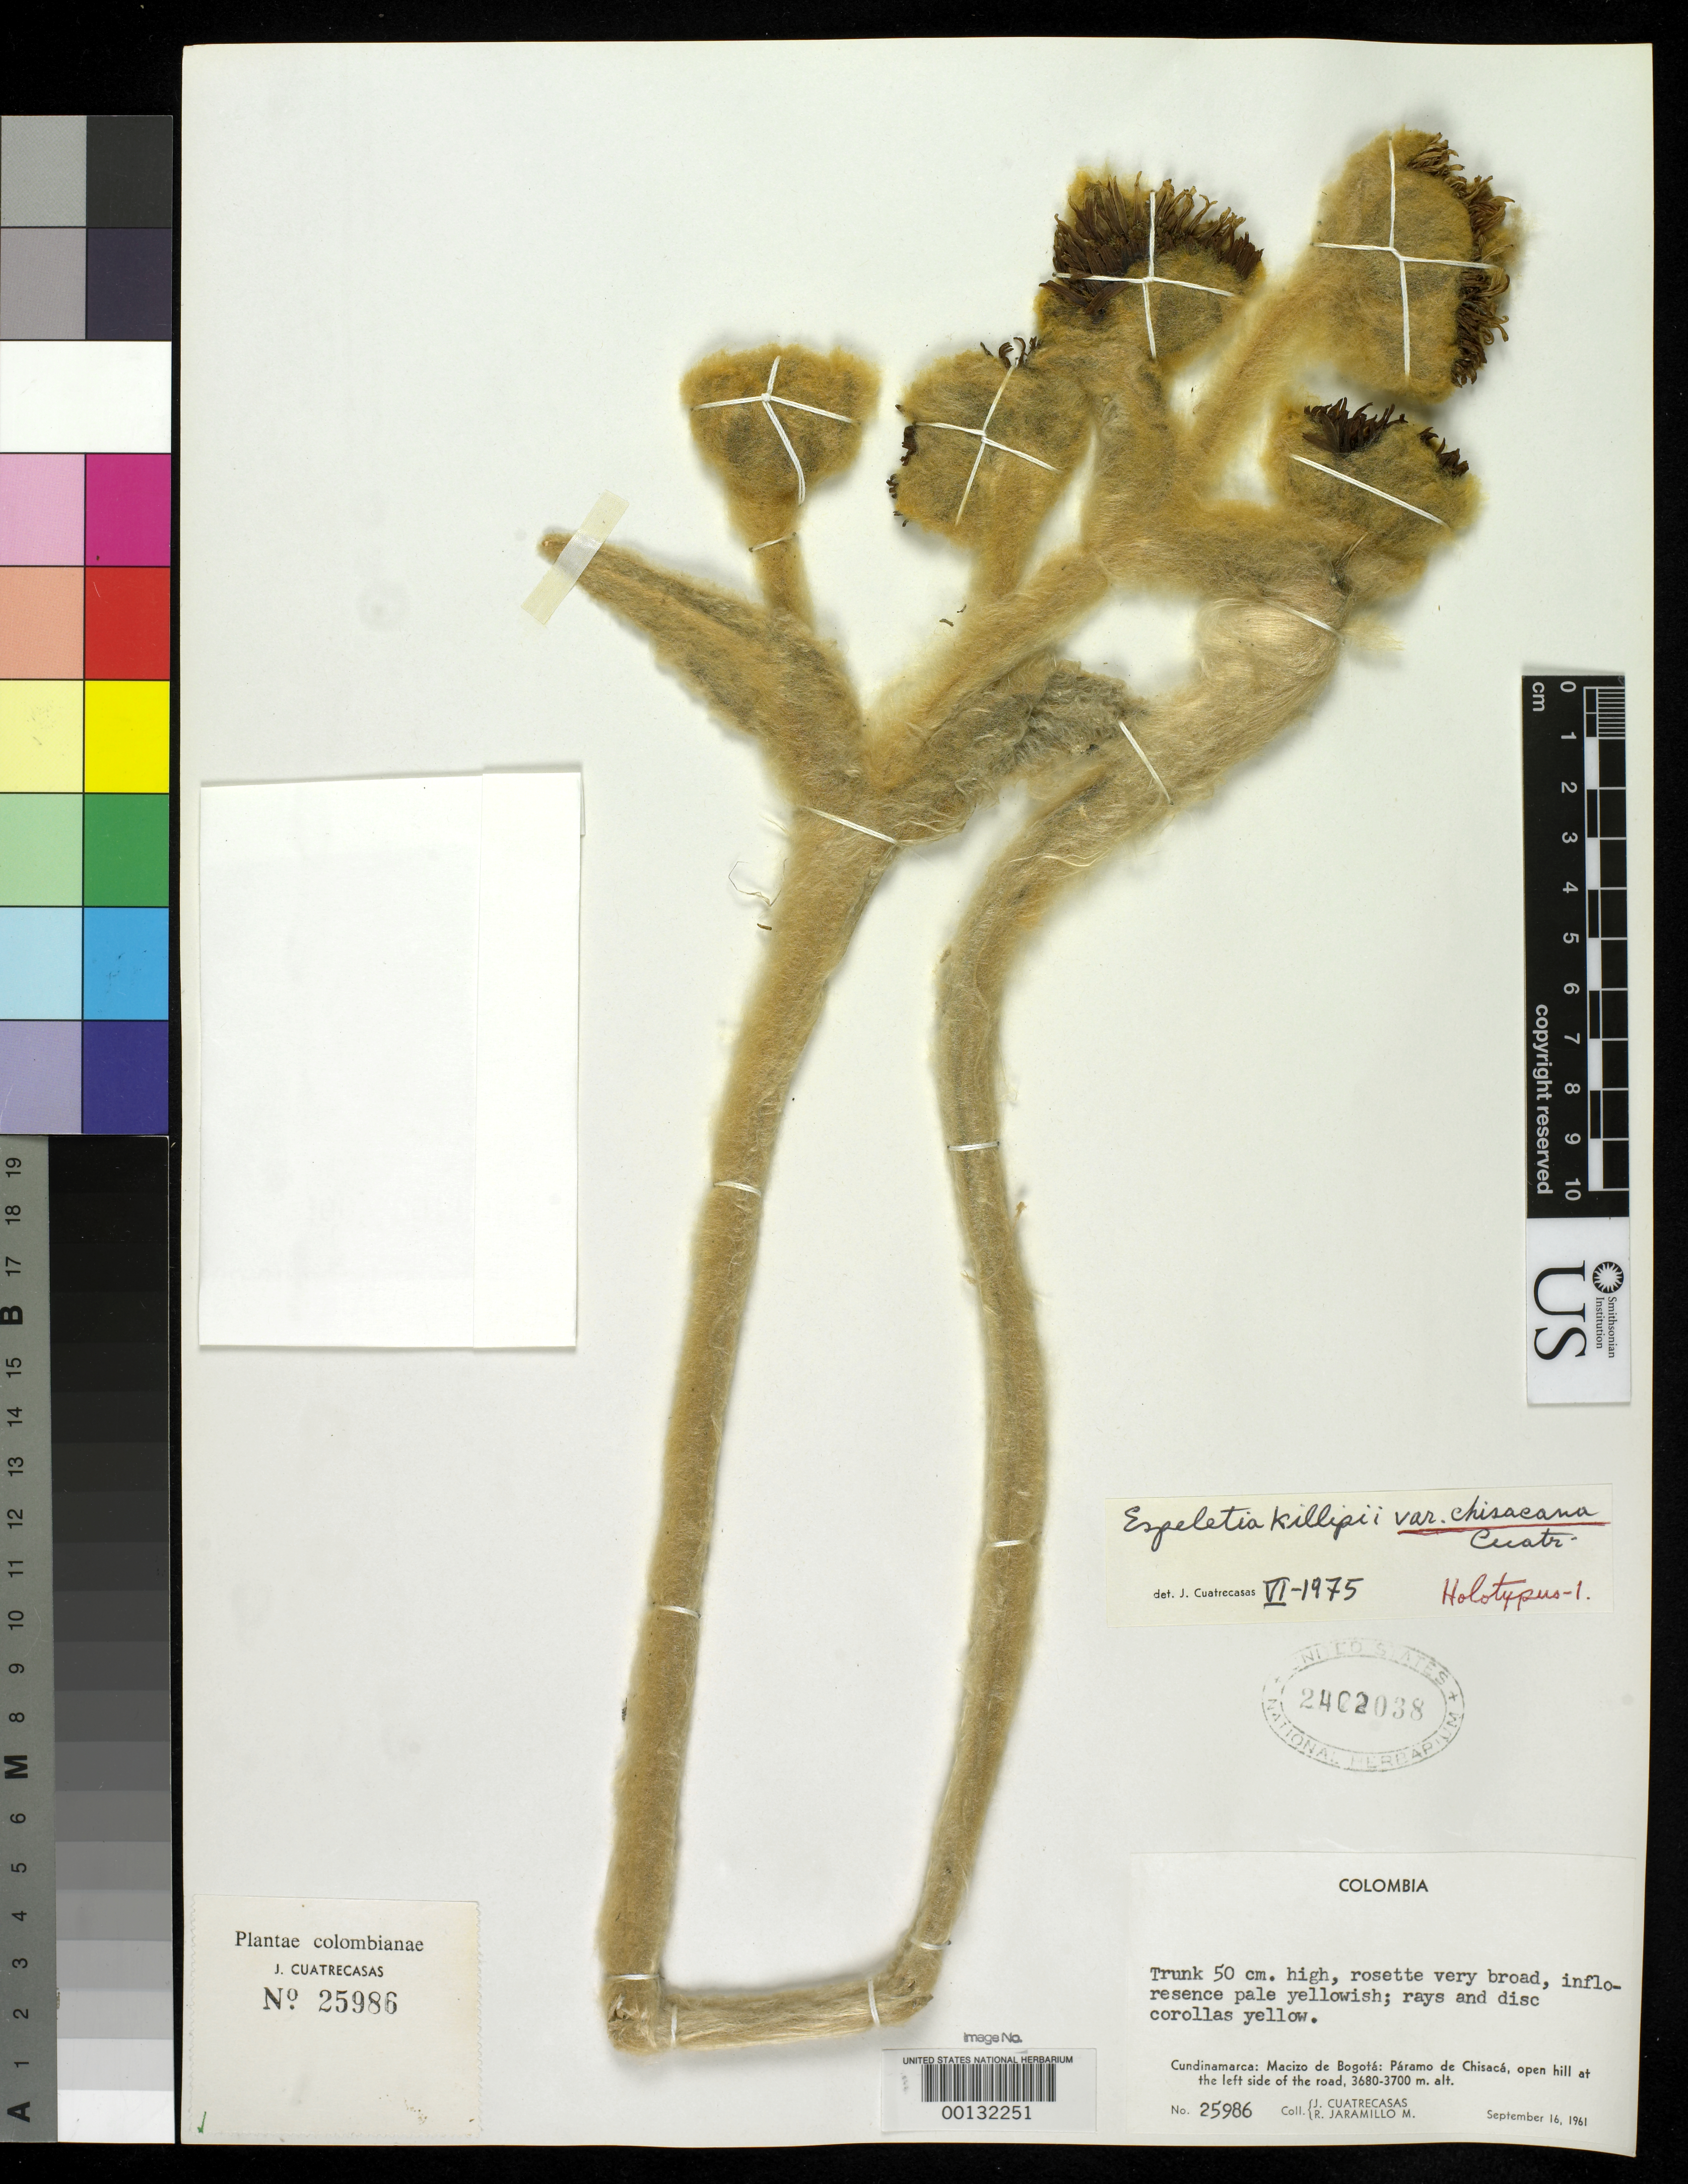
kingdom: Plantae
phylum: Tracheophyta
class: Magnoliopsida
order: Asterales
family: Asteraceae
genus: Espeletia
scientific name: Espeletia killipii var. chisacana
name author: Cuatrec.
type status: Holotype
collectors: J. Cuatrecasas & R. Jaramillo M.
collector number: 25986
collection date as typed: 16 Sep 1961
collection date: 1961-09-16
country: Colombia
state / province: Cundinamarca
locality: Macizo de Bogata, Páramo de Chisaca.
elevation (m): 3680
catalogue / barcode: US 2402038